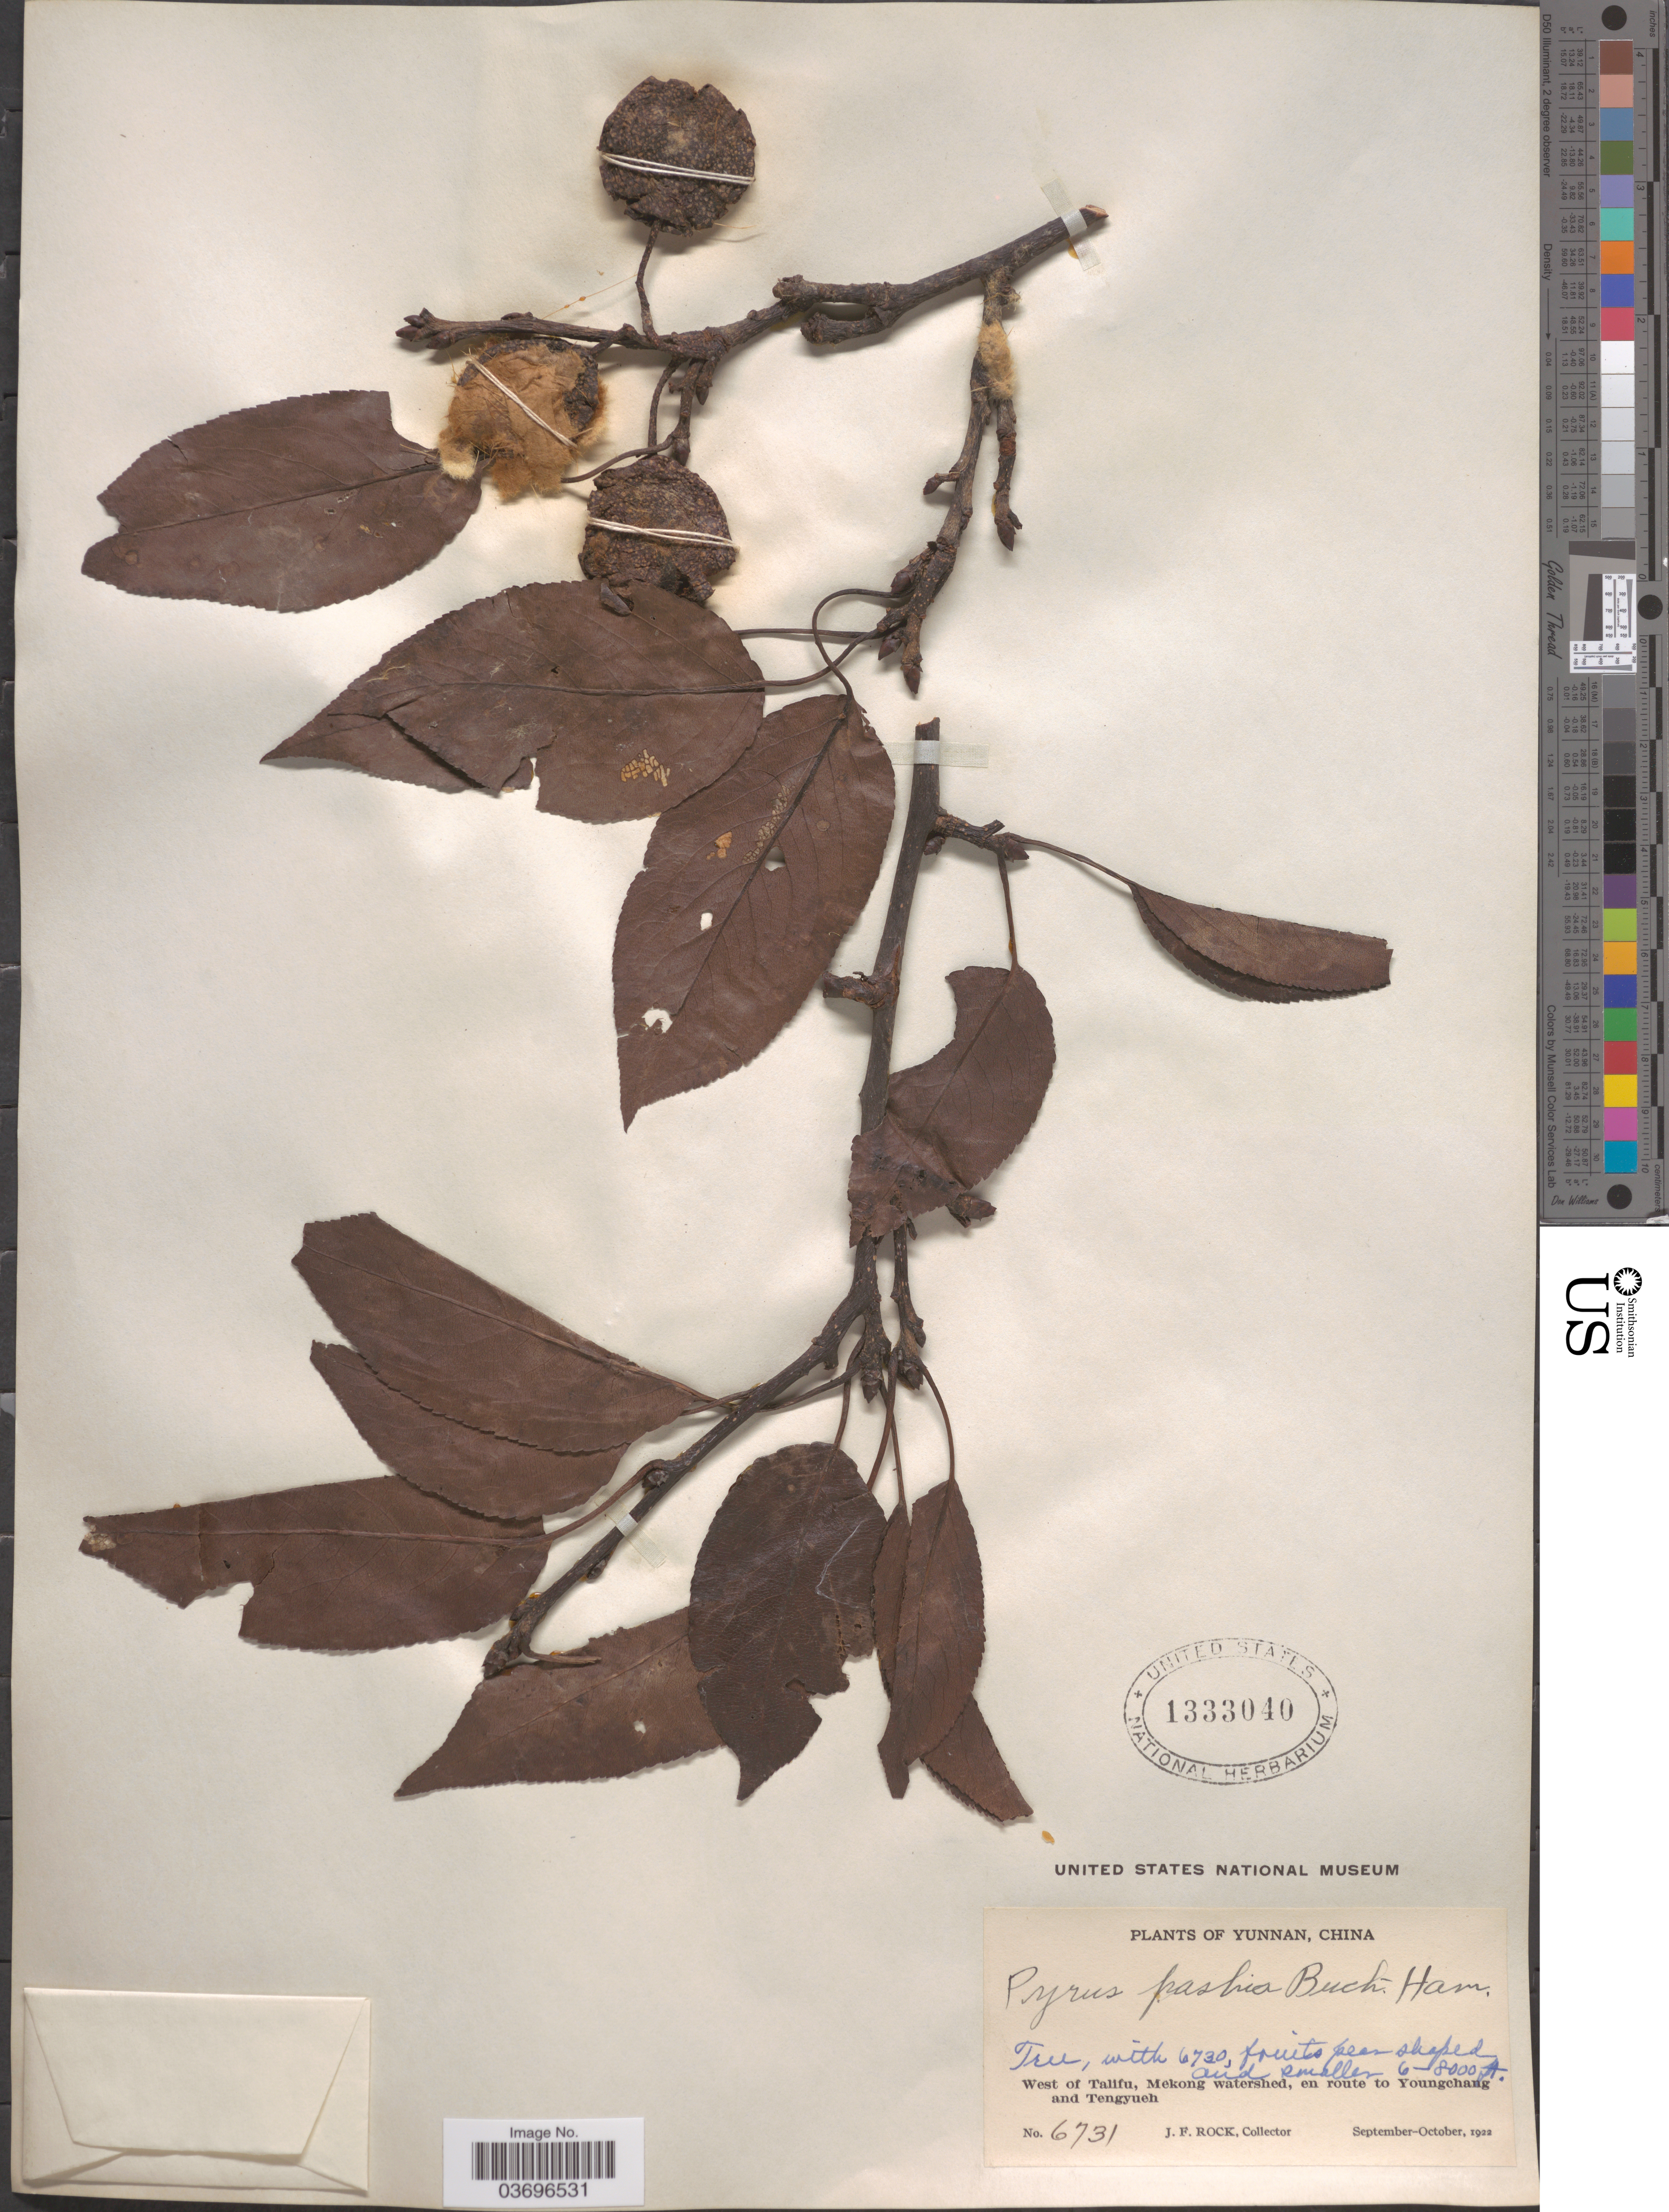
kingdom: Plantae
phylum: Tracheophyta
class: Magnoliopsida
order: Rosales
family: Rosaceae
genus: Pyrus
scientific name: Pyrus pashia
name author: Buch.-Ham. ex D. Don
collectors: J. Rock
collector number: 6731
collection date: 1922-09/1922-10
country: China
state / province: Yunnan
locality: West of Talifu, Mekong watershed, en route to Youngchang and Tengyueh.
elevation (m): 1829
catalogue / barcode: US 1333040